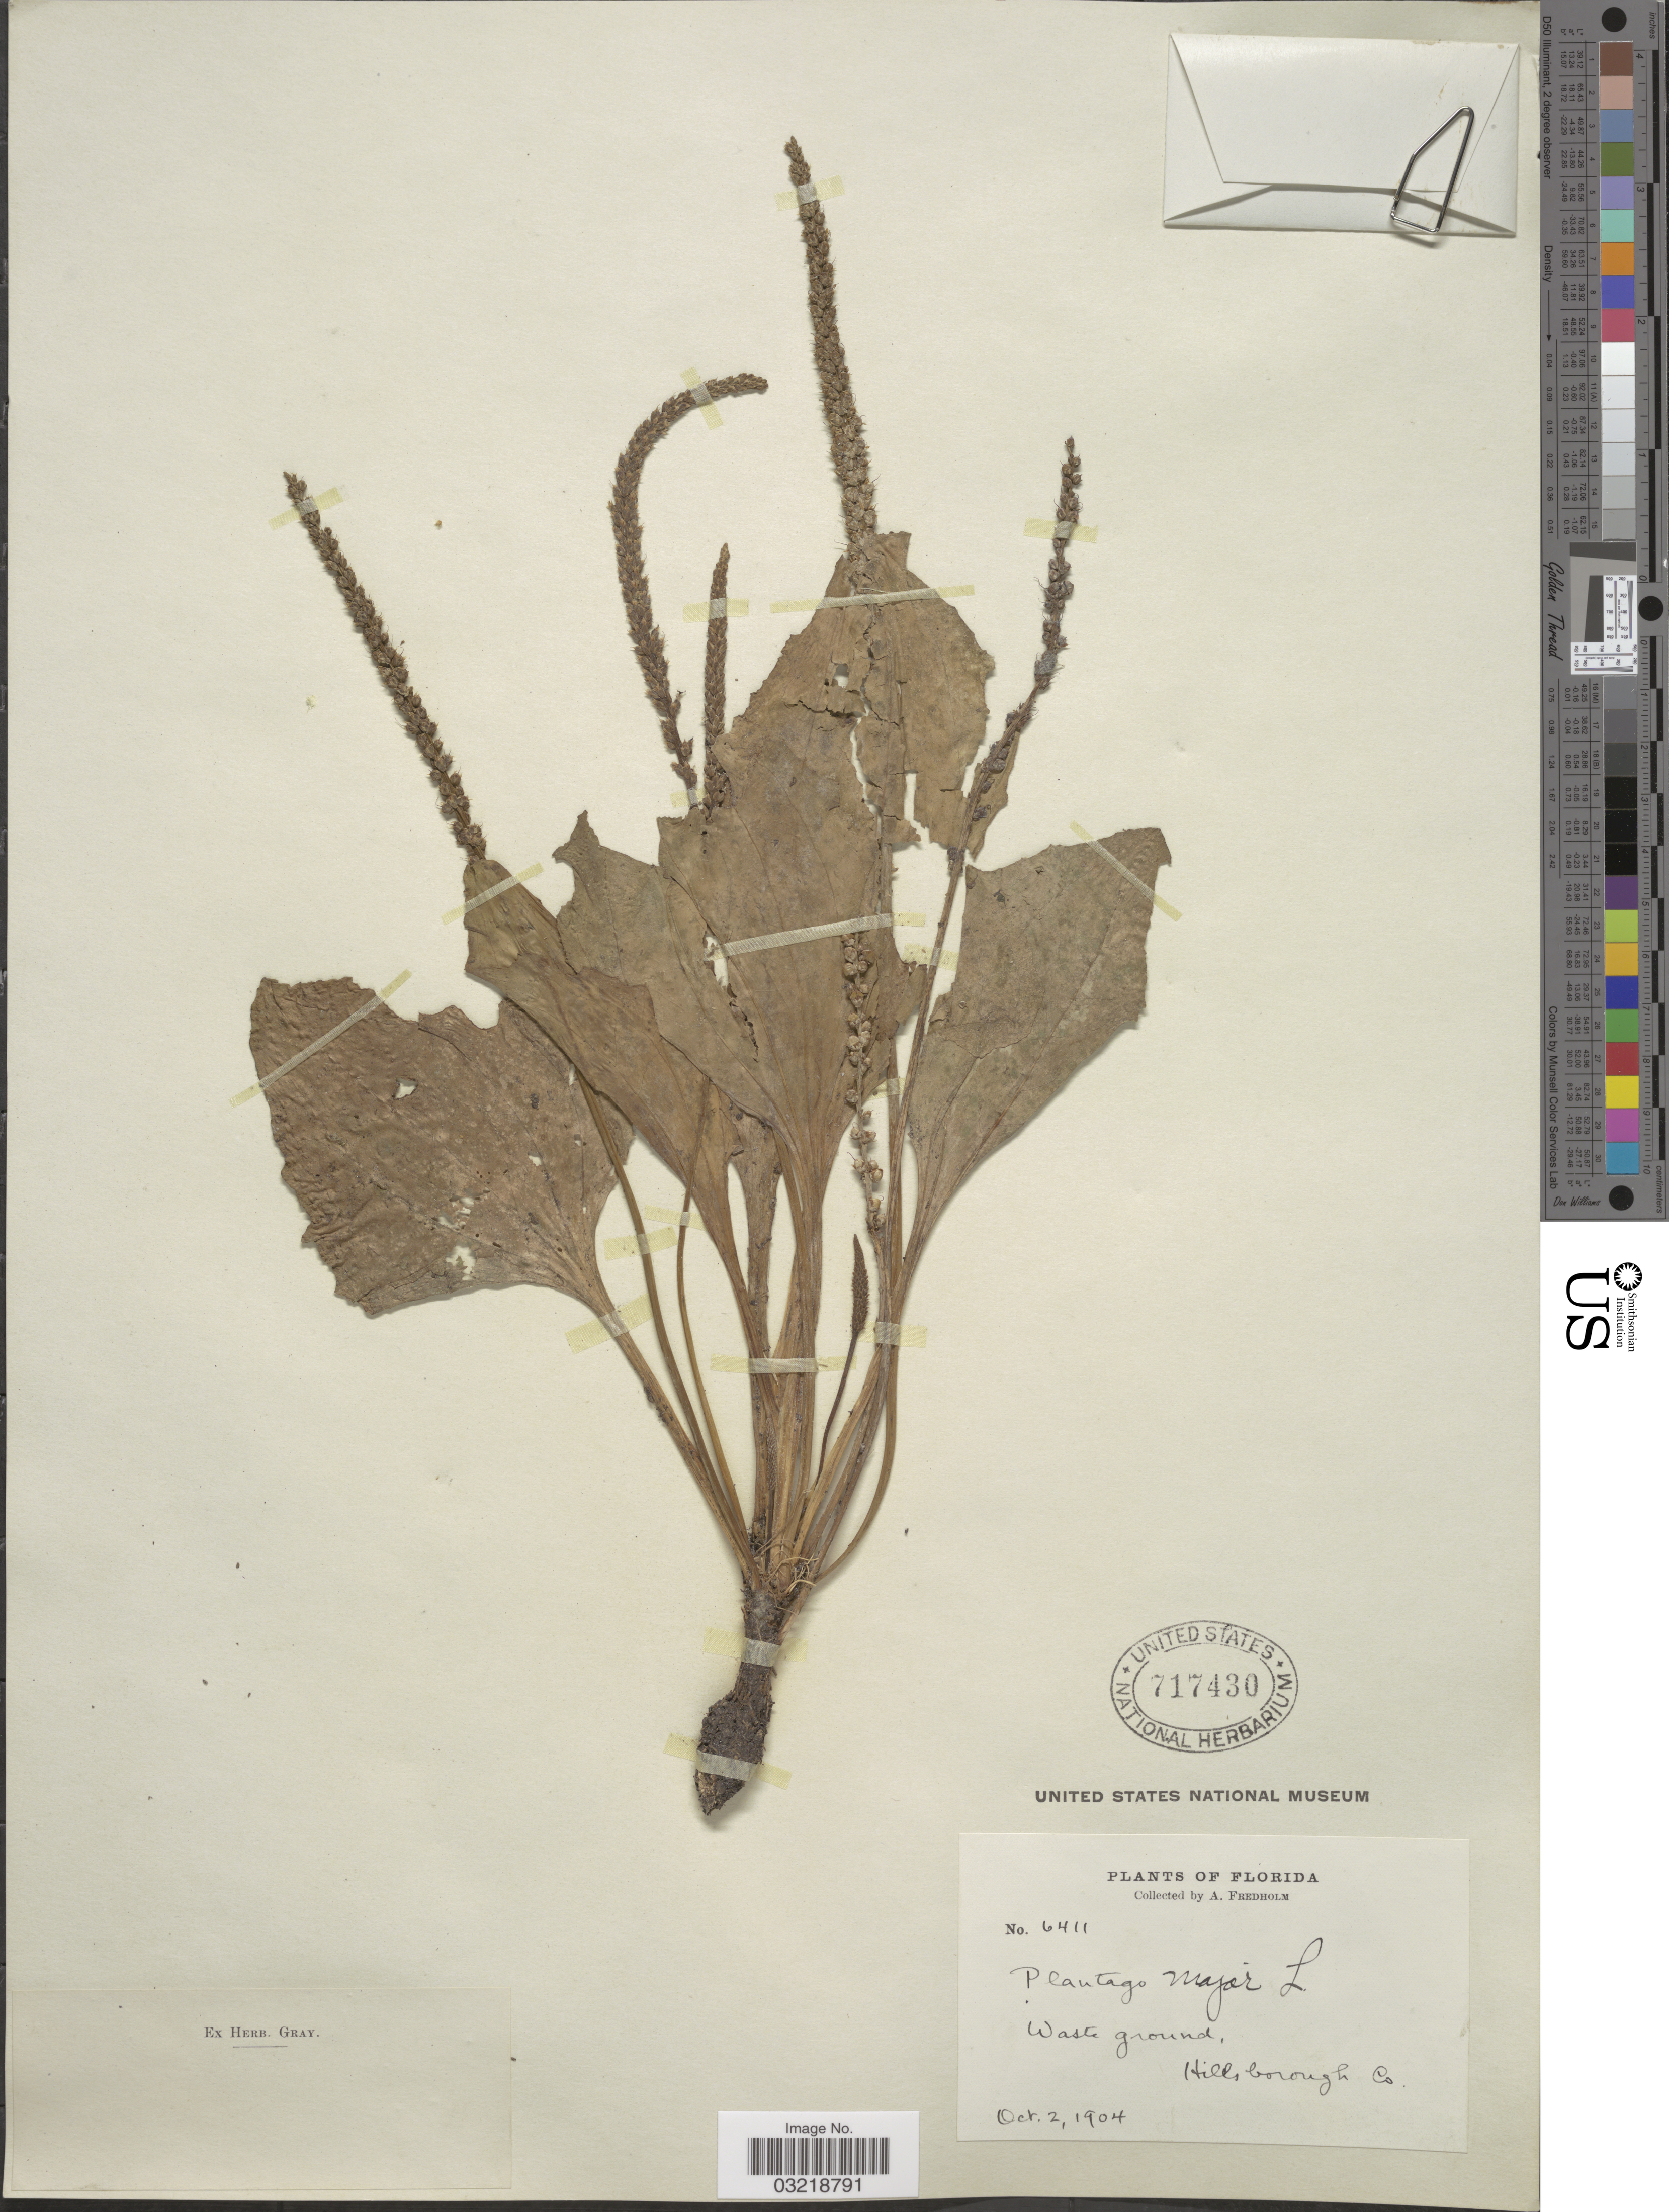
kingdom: Plantae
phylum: Tracheophyta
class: Magnoliopsida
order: Lamiales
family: Plantaginaceae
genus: Plantago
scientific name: Plantago major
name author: L.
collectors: A. Fredholm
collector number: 6411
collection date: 1904-10-02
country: United States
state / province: Florida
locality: Hillsborough Co.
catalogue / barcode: US 717430